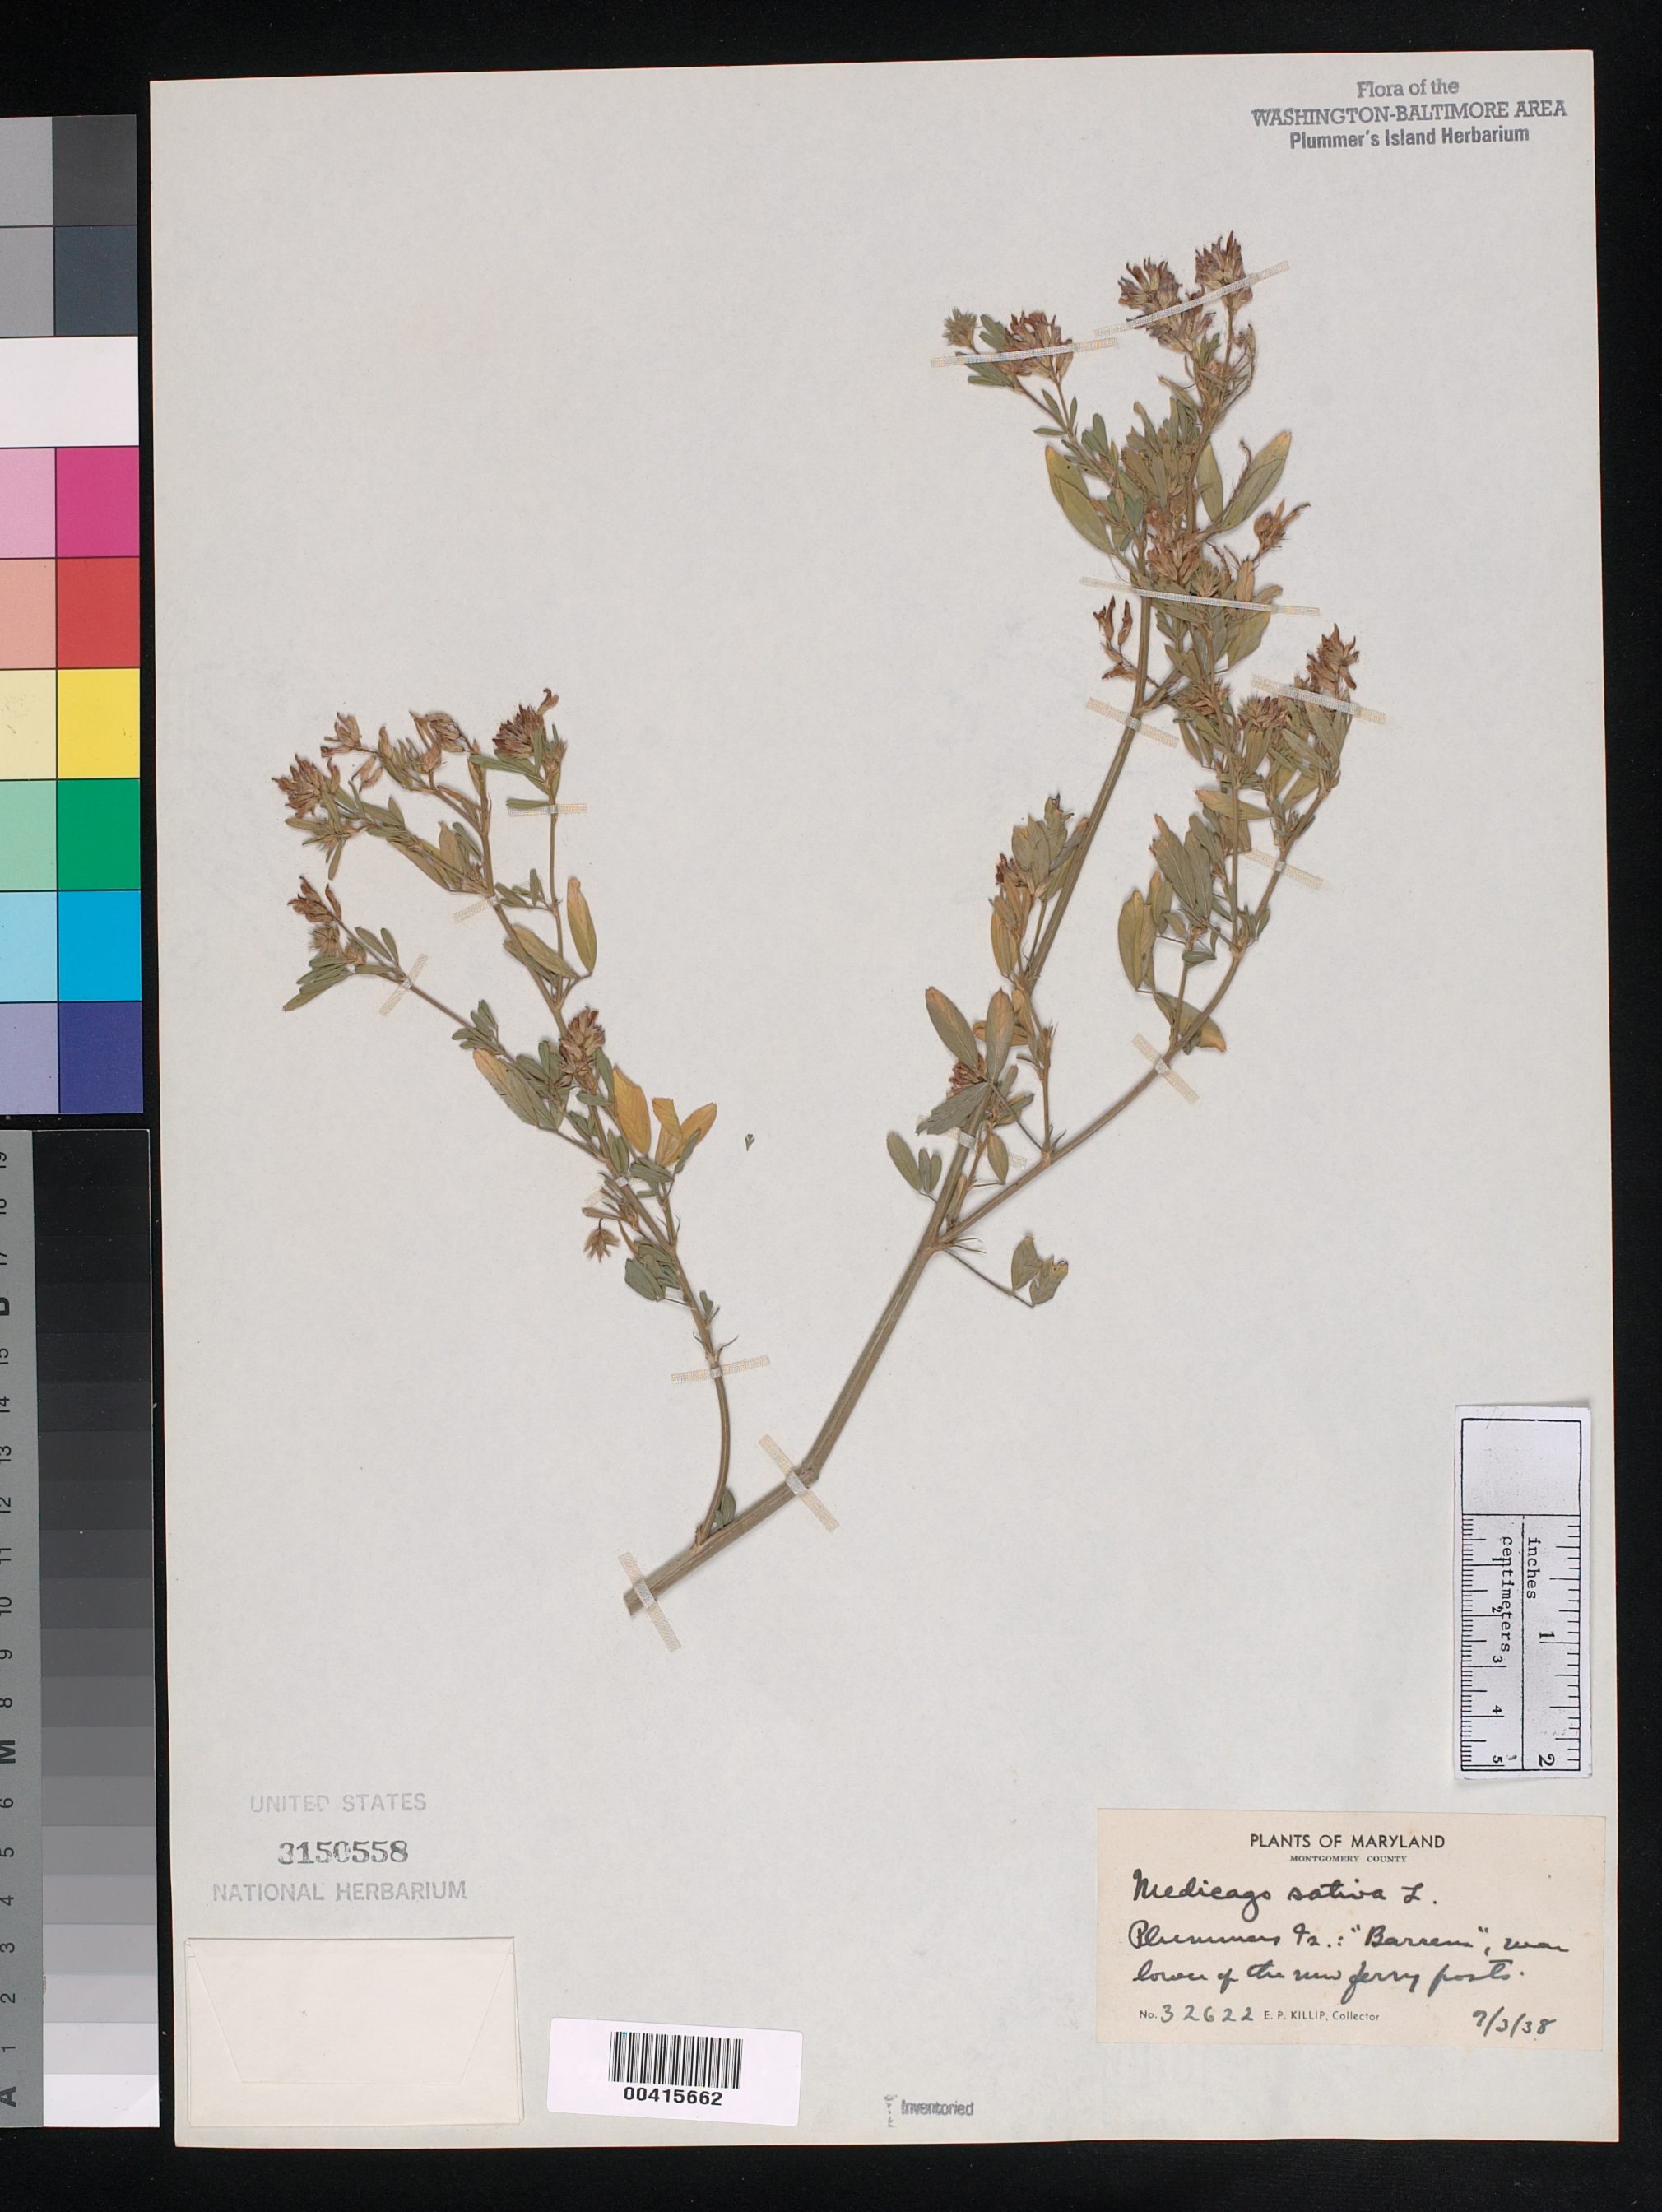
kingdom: Plantae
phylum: Tracheophyta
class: Magnoliopsida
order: Fabales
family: Fabaceae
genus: Medicago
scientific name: Medicago sativa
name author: L.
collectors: E. P. Killip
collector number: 32622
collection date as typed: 03 Jul 1938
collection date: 1938-07-03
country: United States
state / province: Maryland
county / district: Montgomery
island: Plummers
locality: Plummer's Island; "barrens" near lower of the new ferry posts C. & O. Canal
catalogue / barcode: US 3150558